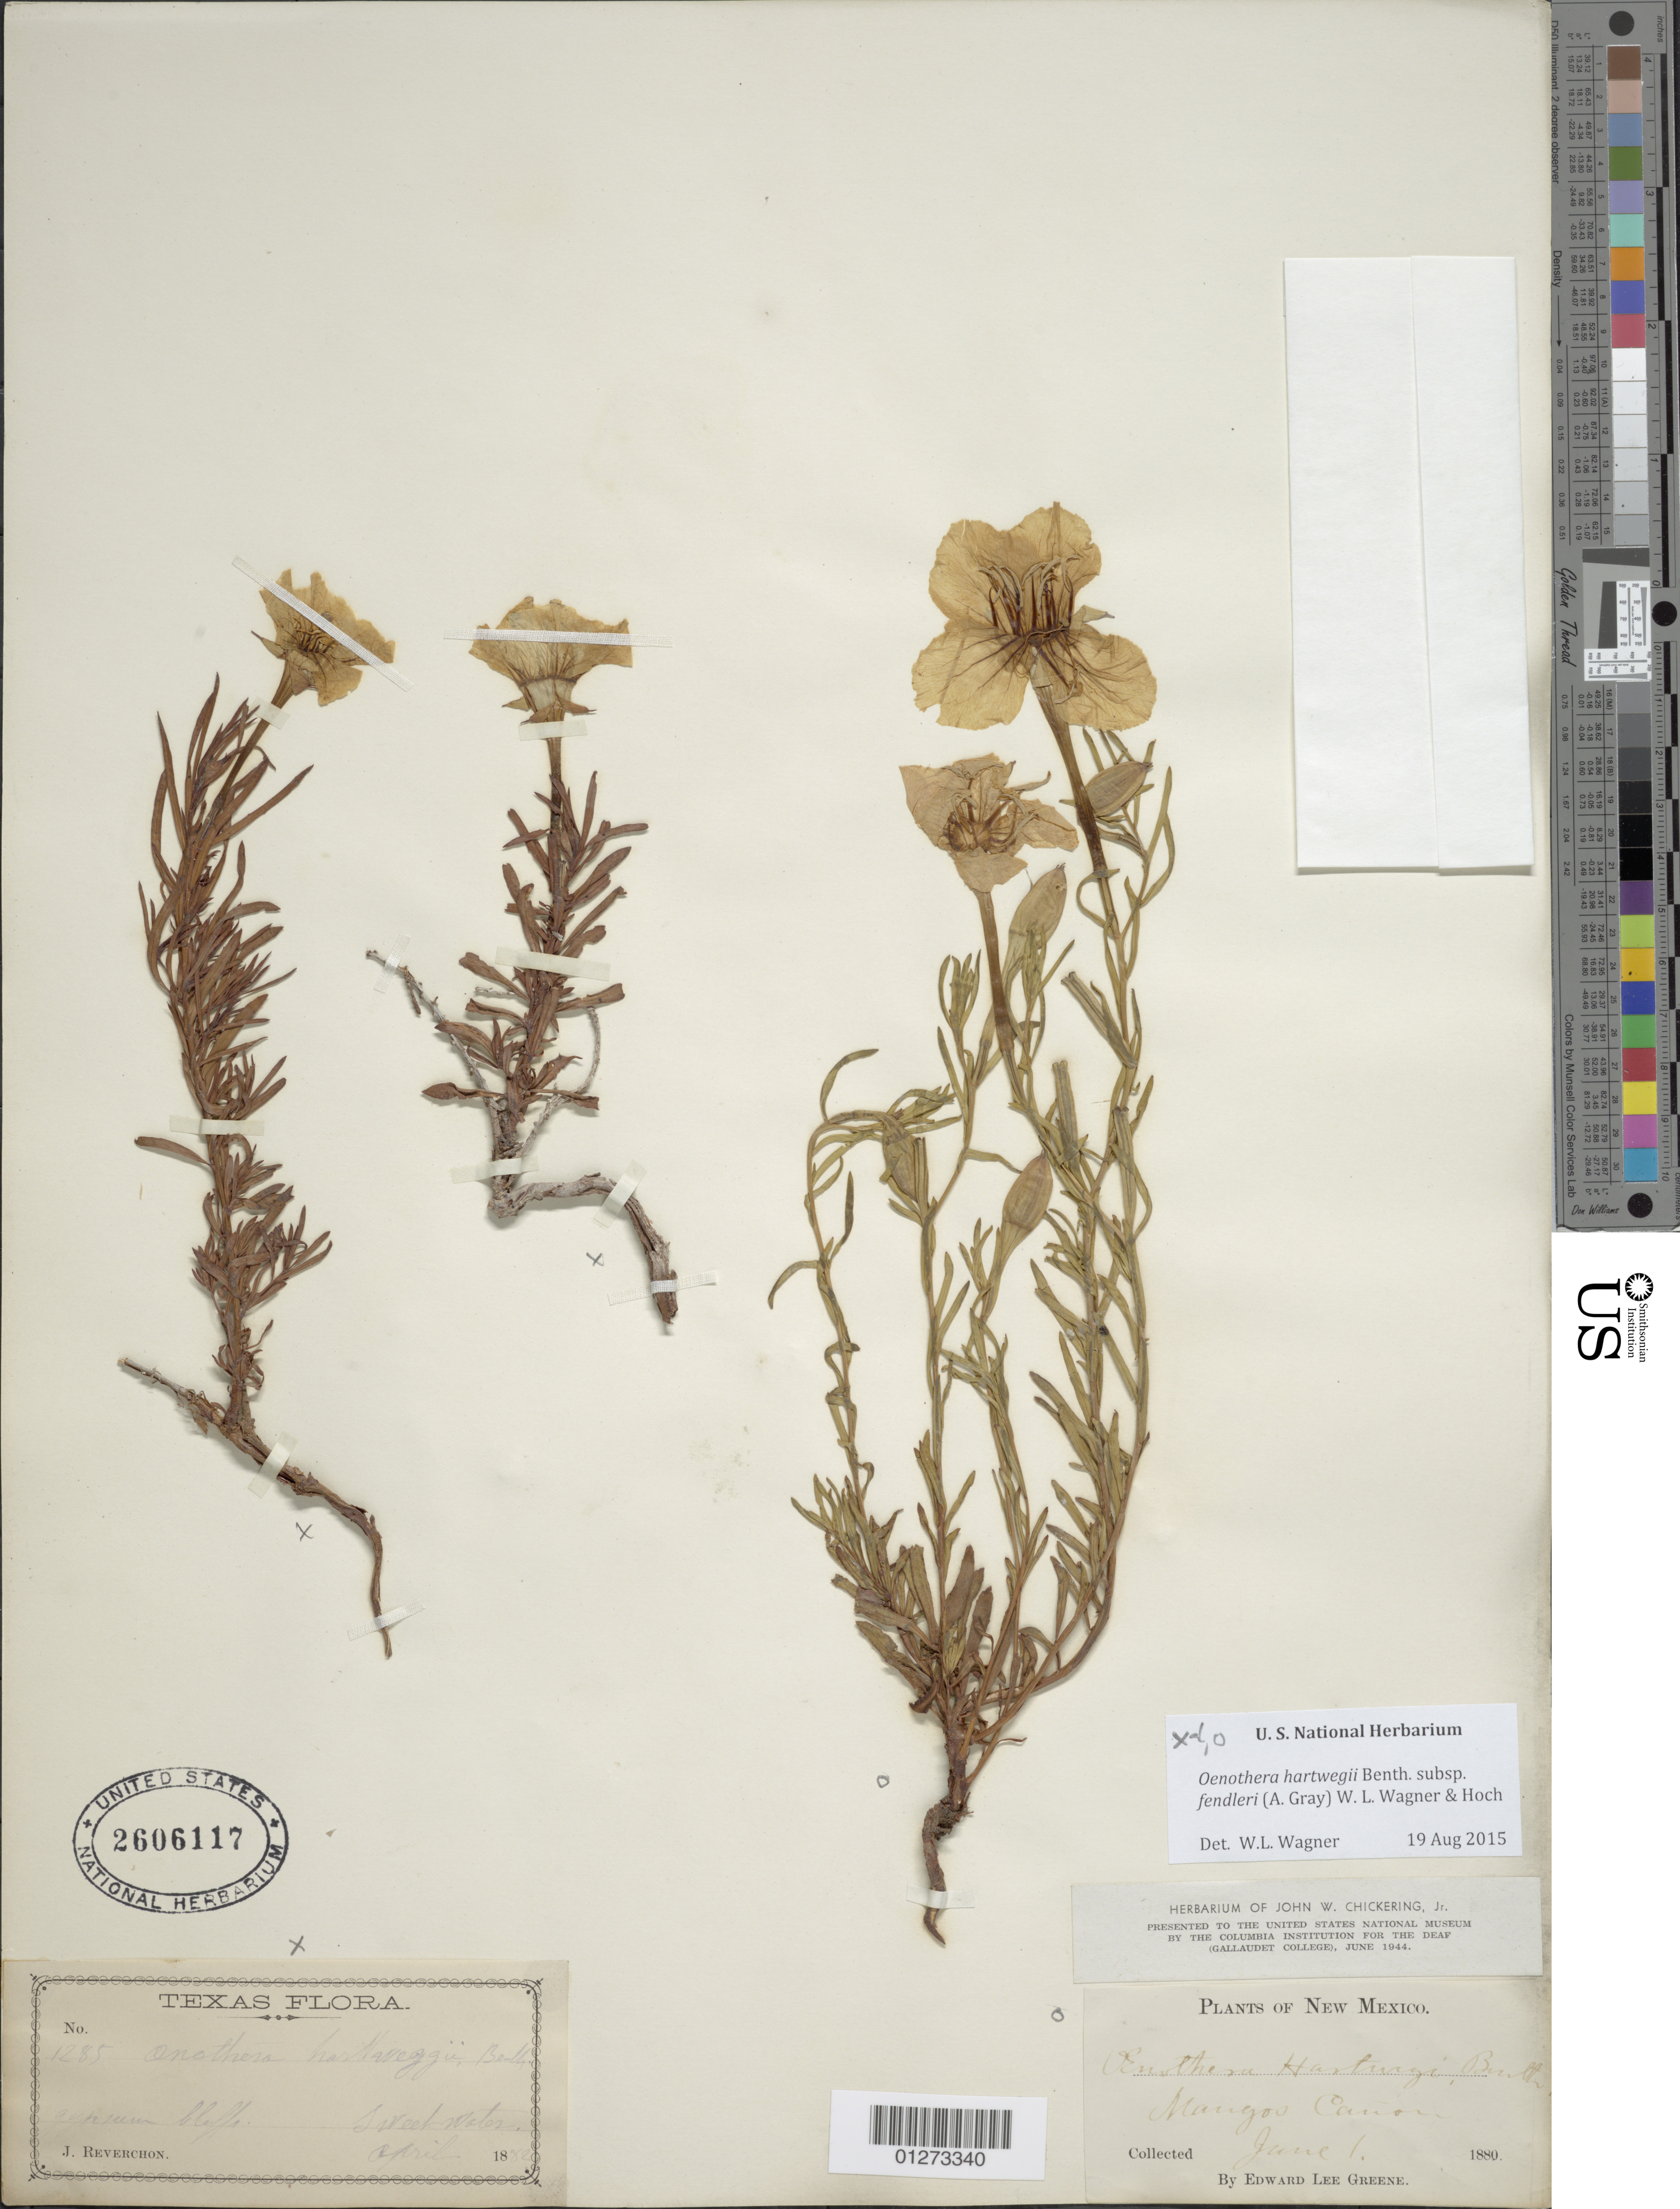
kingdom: Plantae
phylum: Tracheophyta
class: Magnoliopsida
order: Myrtales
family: Onagraceae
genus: Oenothera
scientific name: Oenothera hartwegii subsp. fendleri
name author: (A. Gray) W.L. Wagner & Hoch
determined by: Wagner, W. L., (BOT), Smithsonian Institution - National Museum of Natural History (UNITED STATES)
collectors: E. L. Greene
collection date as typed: Jun 1, 1880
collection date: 1880-06-01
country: United States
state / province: New Mexico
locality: Mangos Canyon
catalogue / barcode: US 2606117-2